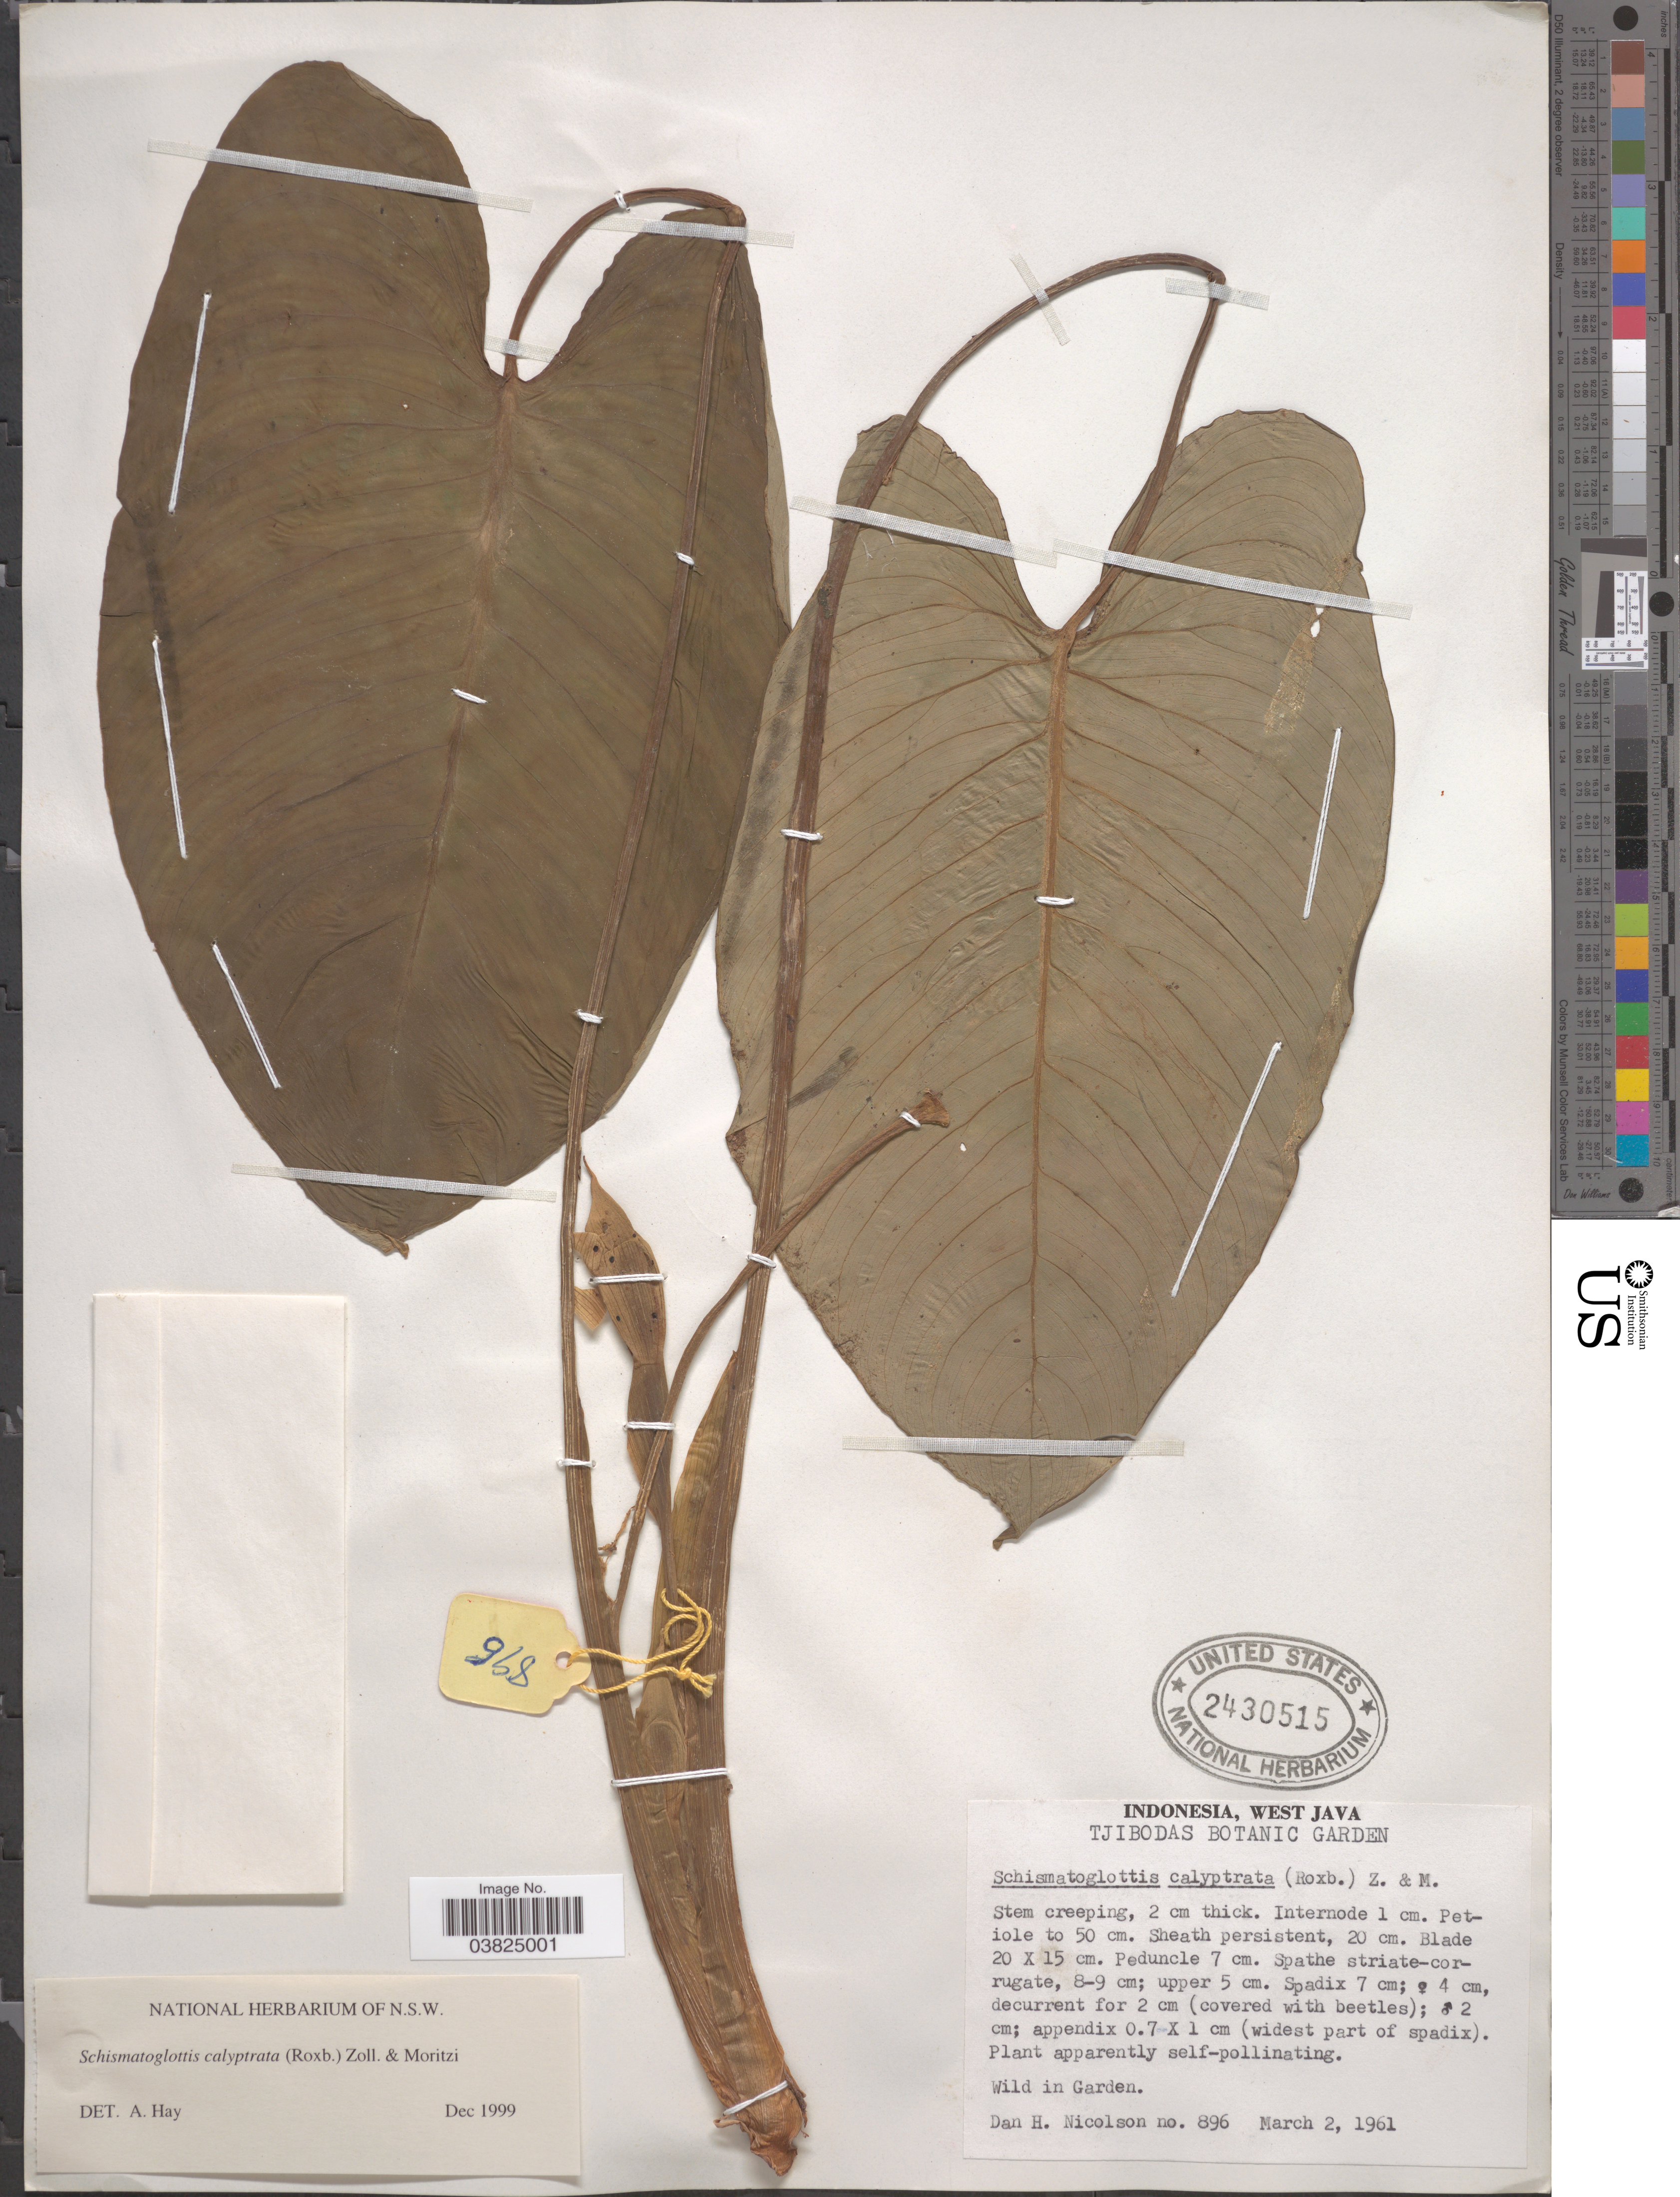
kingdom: Plantae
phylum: Tracheophyta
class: Liliopsida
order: Alismatales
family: Araceae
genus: Schismatoglottis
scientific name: Schismatoglottis calyptrata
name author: Zoll. & Moritzi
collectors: D. H. Nicolson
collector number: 896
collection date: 1961-03-02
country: Indonesia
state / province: Java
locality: West Java. Tjibodas Botanic Garden. Wild in Garden.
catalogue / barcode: US 2430515